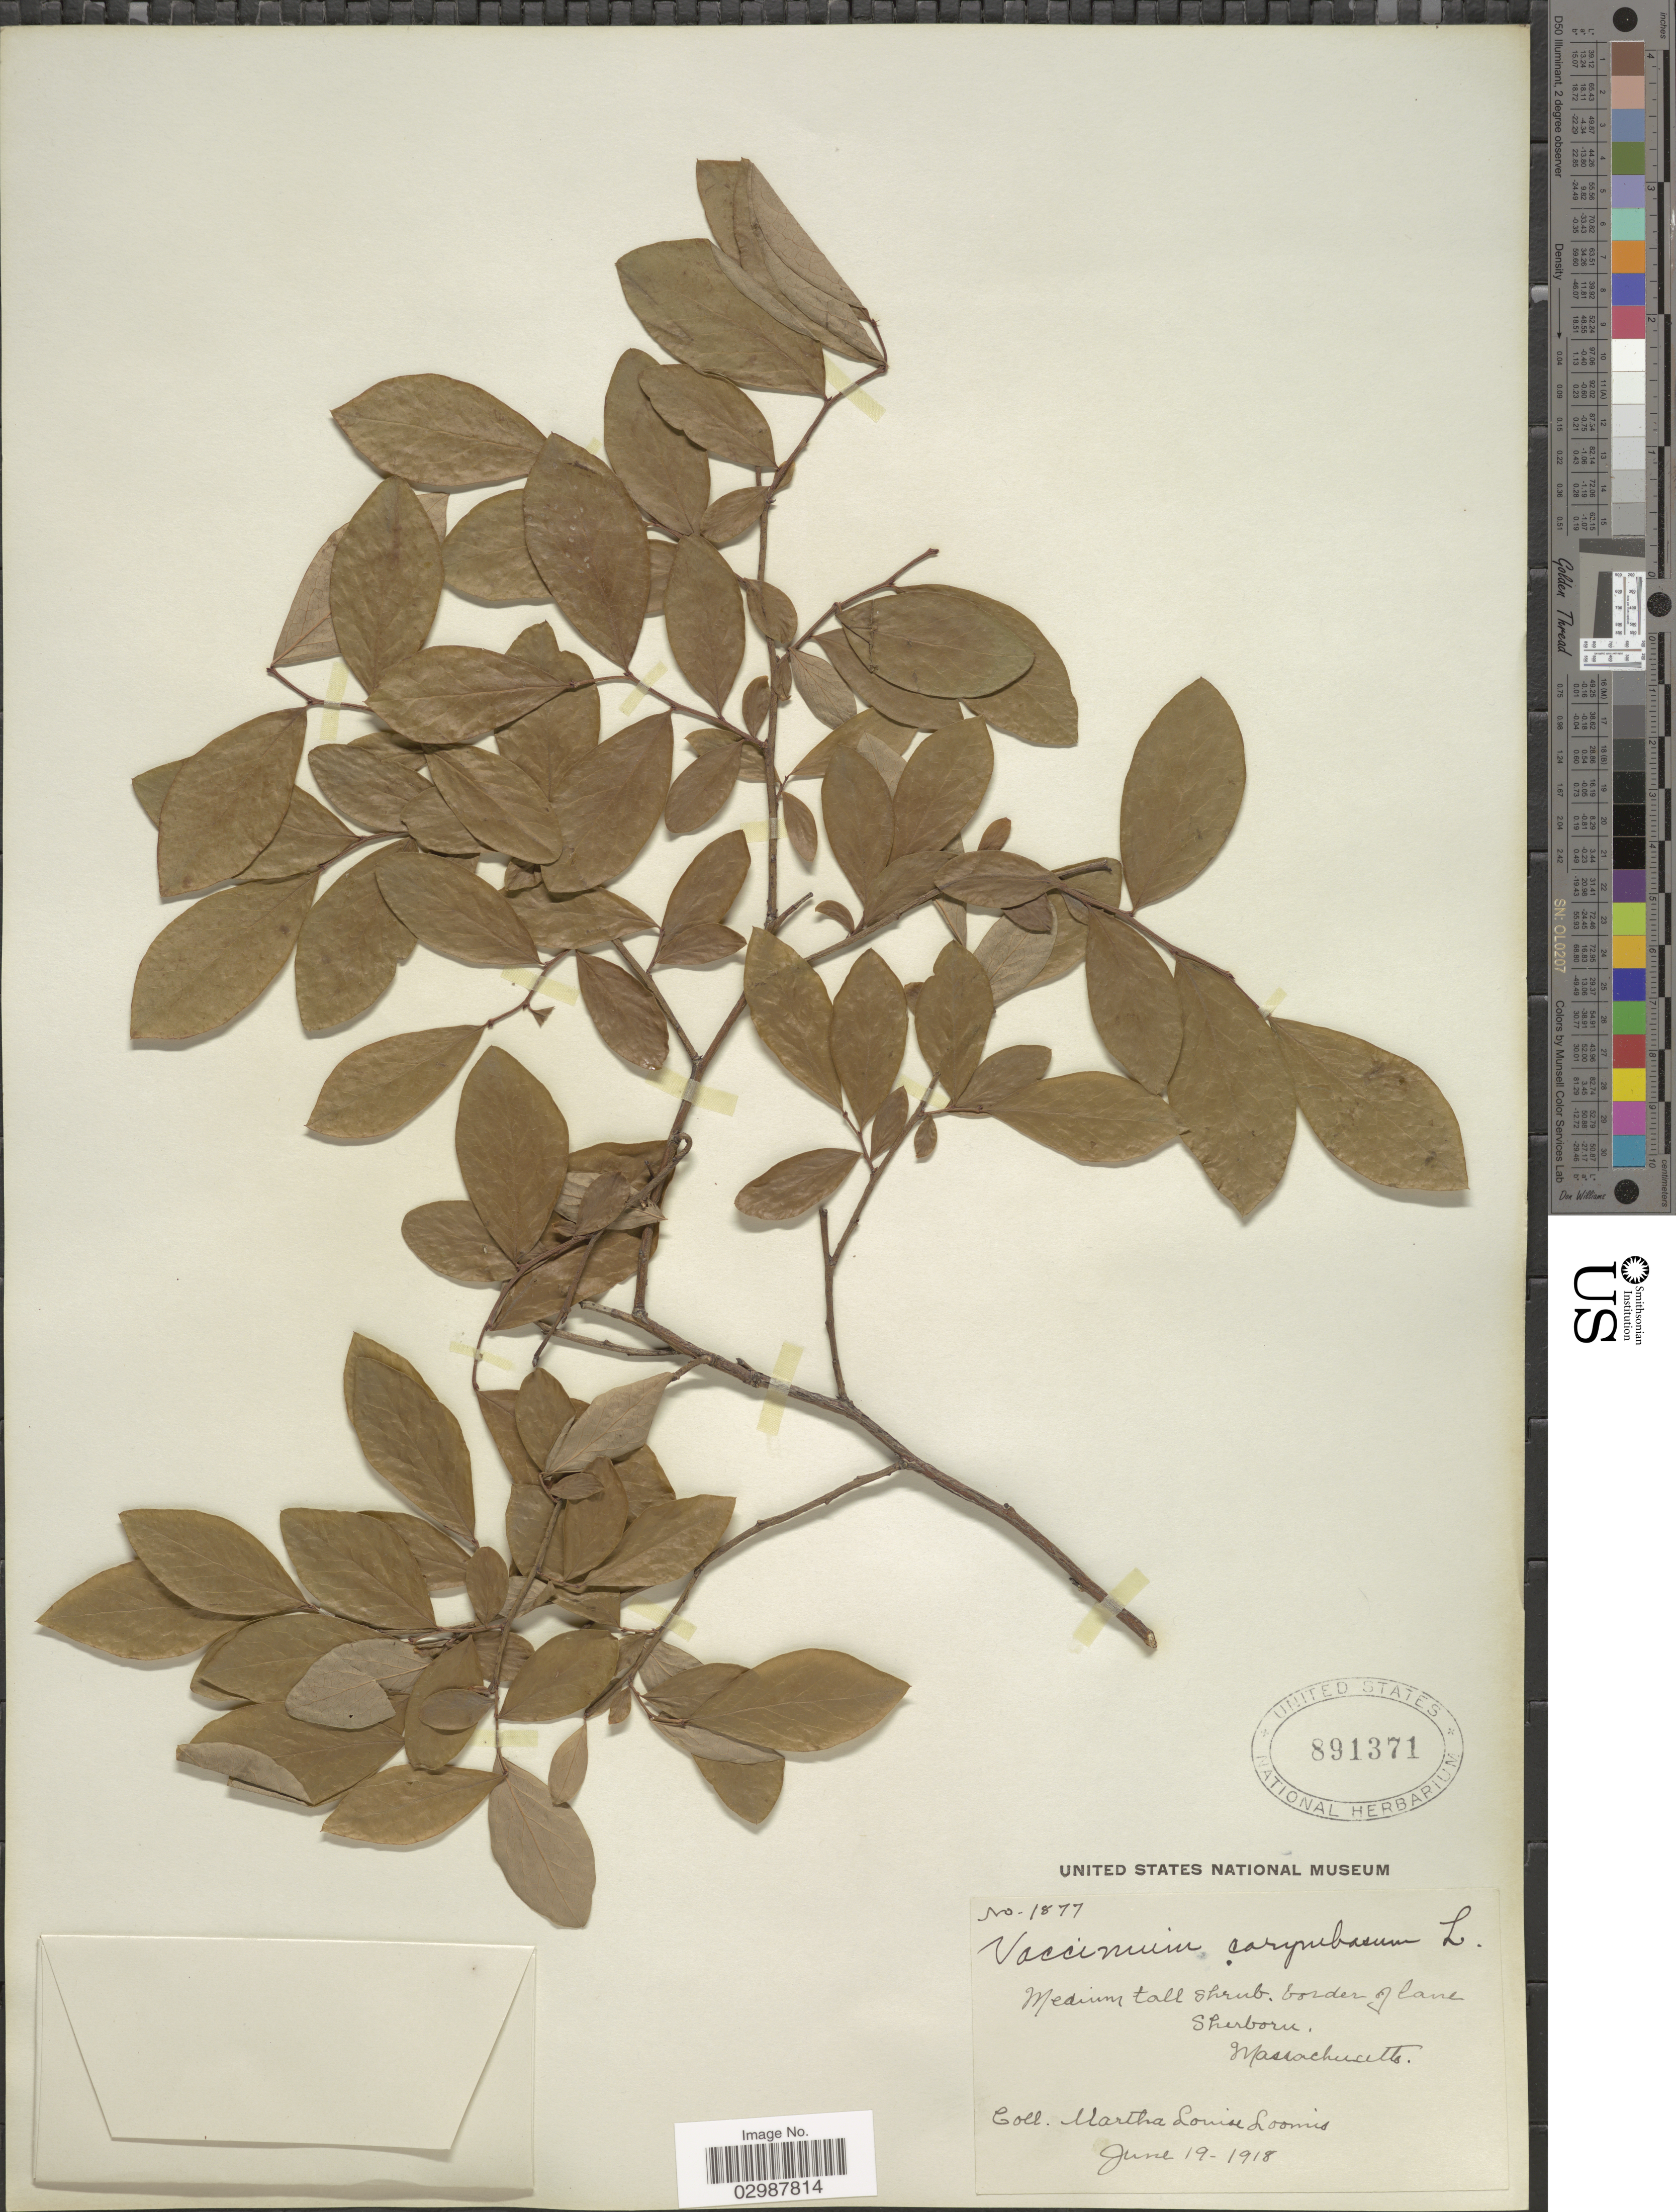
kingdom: Plantae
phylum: Tracheophyta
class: Magnoliopsida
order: Ericales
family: Ericaceae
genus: Vaccinium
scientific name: Vaccinium corymbosum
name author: L.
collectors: M. L. Loomis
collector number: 1877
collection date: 1918-06-19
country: United States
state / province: Massachusetts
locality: Border of lane Sherborn.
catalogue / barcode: US 891371